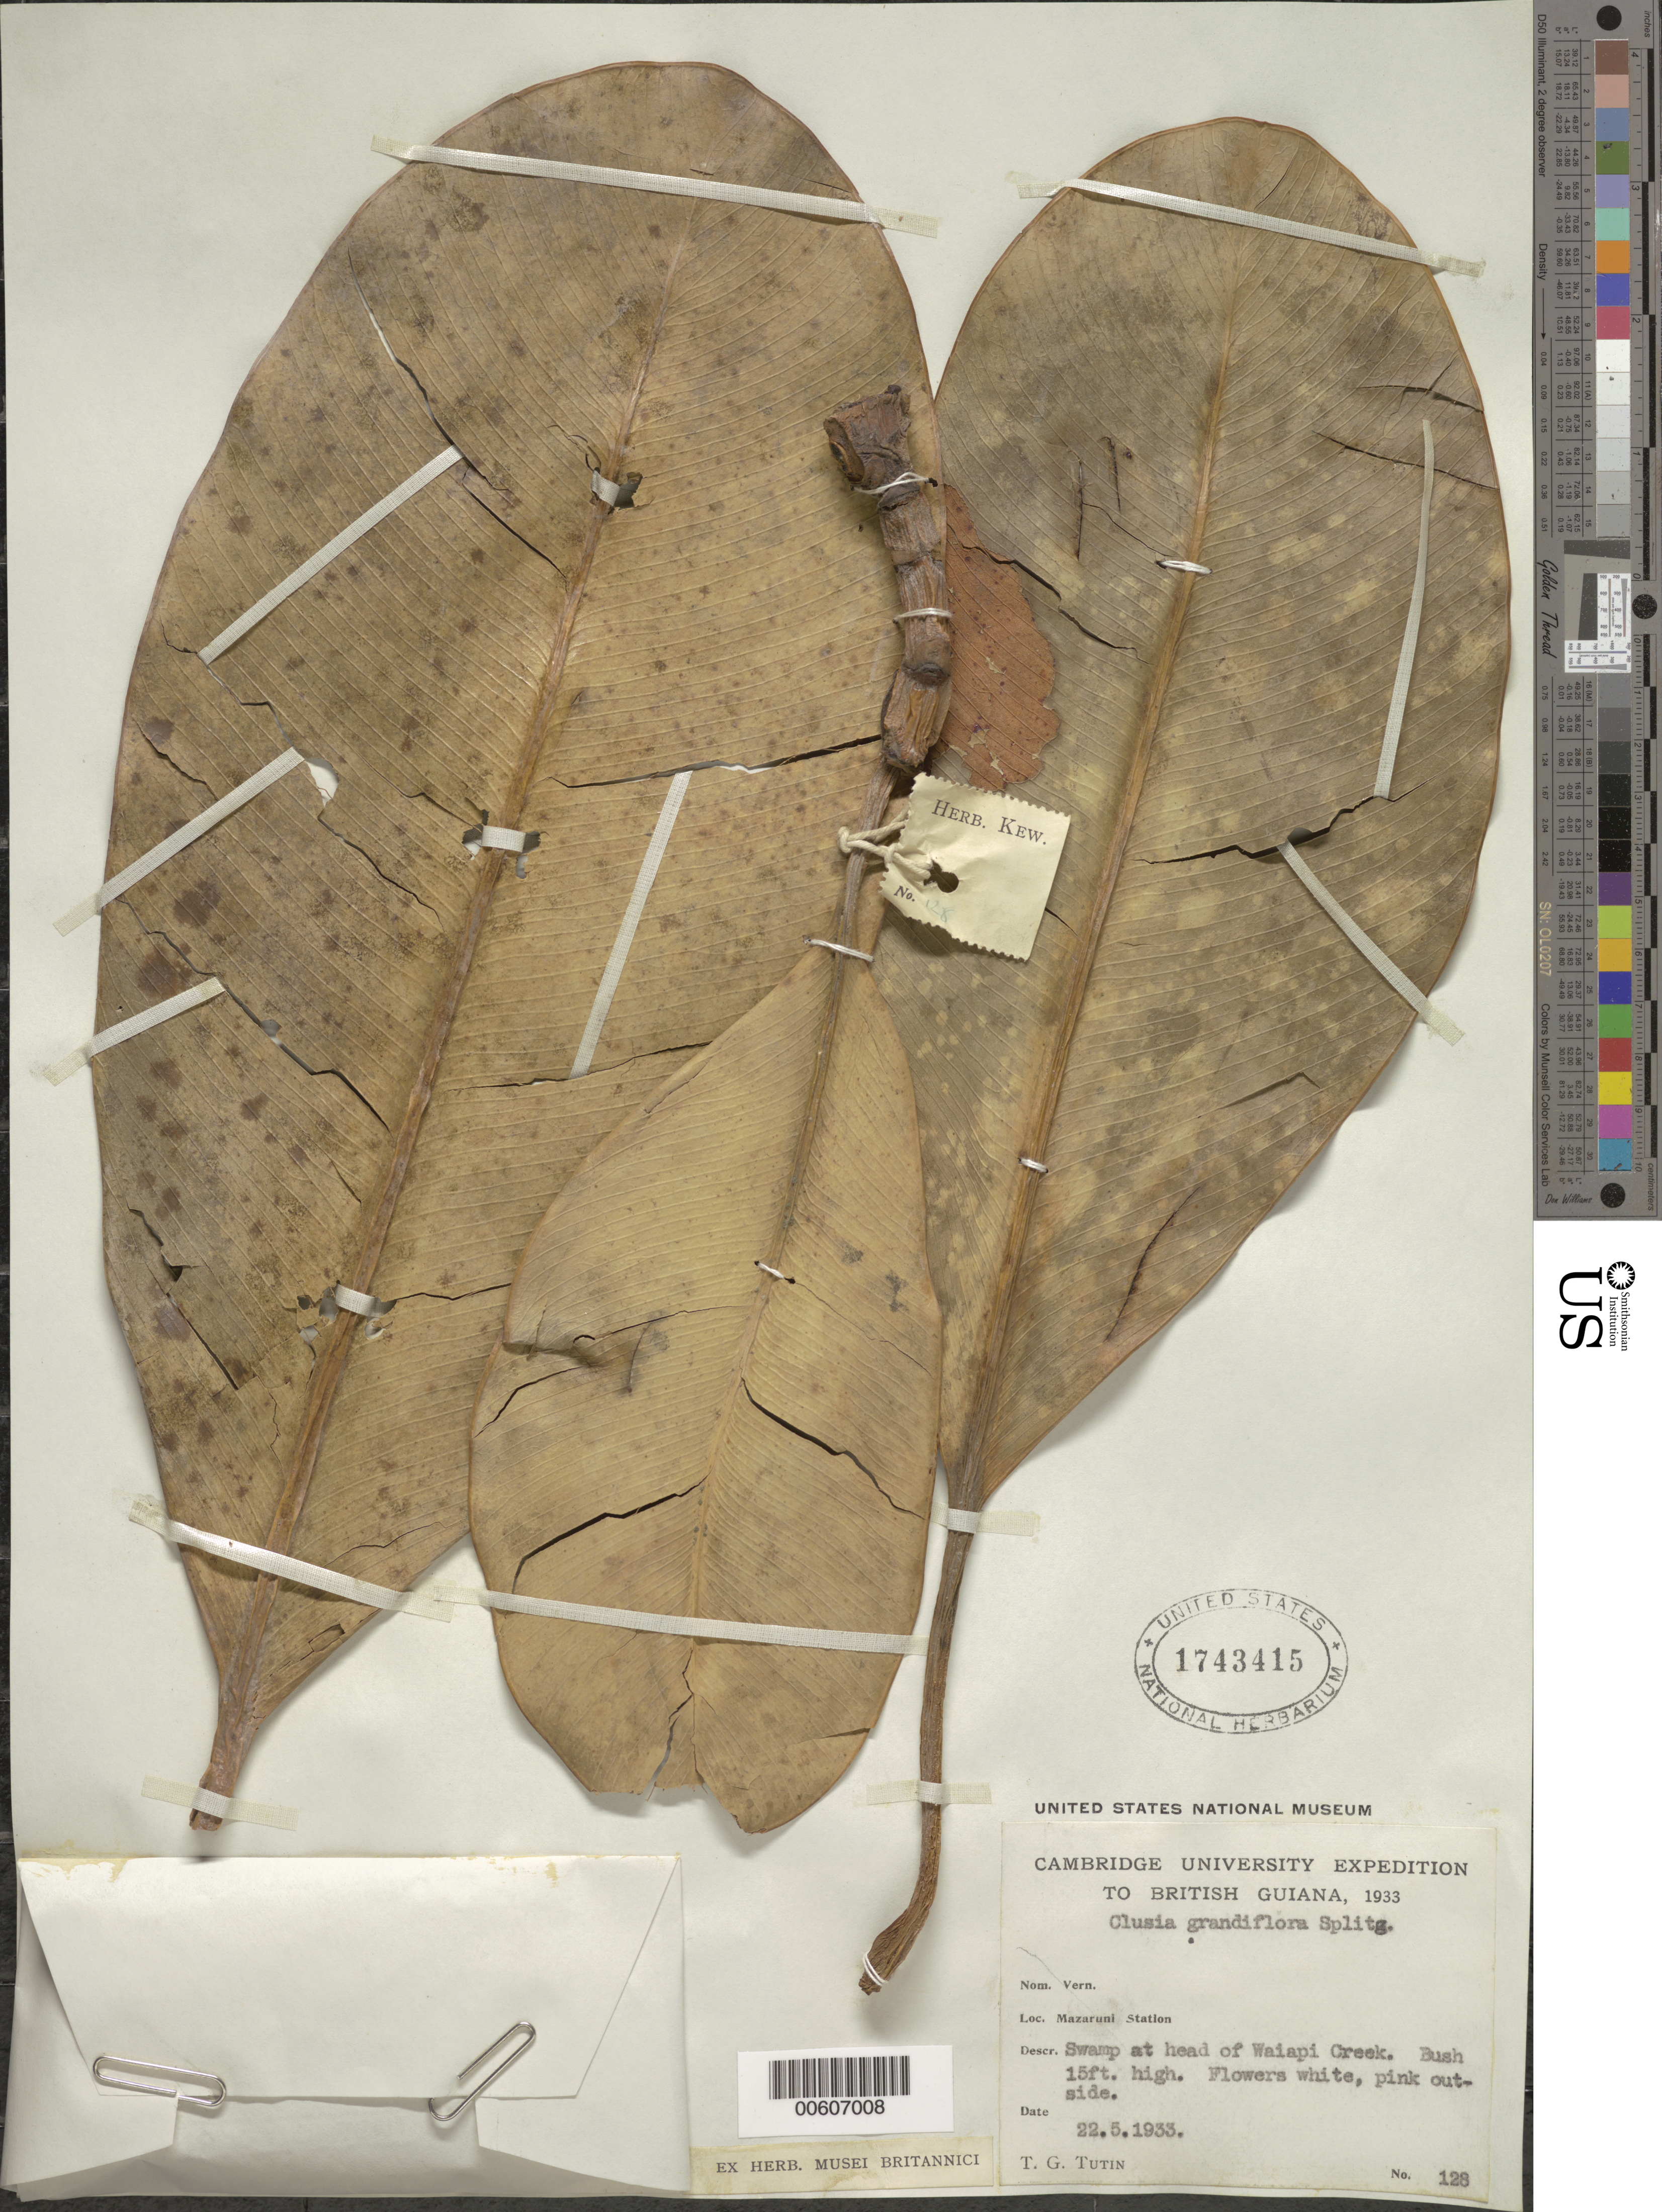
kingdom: Plantae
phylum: Tracheophyta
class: Magnoliopsida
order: Malpighiales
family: Clusiaceae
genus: Clusia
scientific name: Clusia grandiflora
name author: Splitg.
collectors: T. G. Tutin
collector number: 128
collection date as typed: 22-May-33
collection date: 1933-05-22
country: Guyana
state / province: Cuyuni-Mazaruni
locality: Mazaruni Station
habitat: Swamp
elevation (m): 30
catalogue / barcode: US 1743415